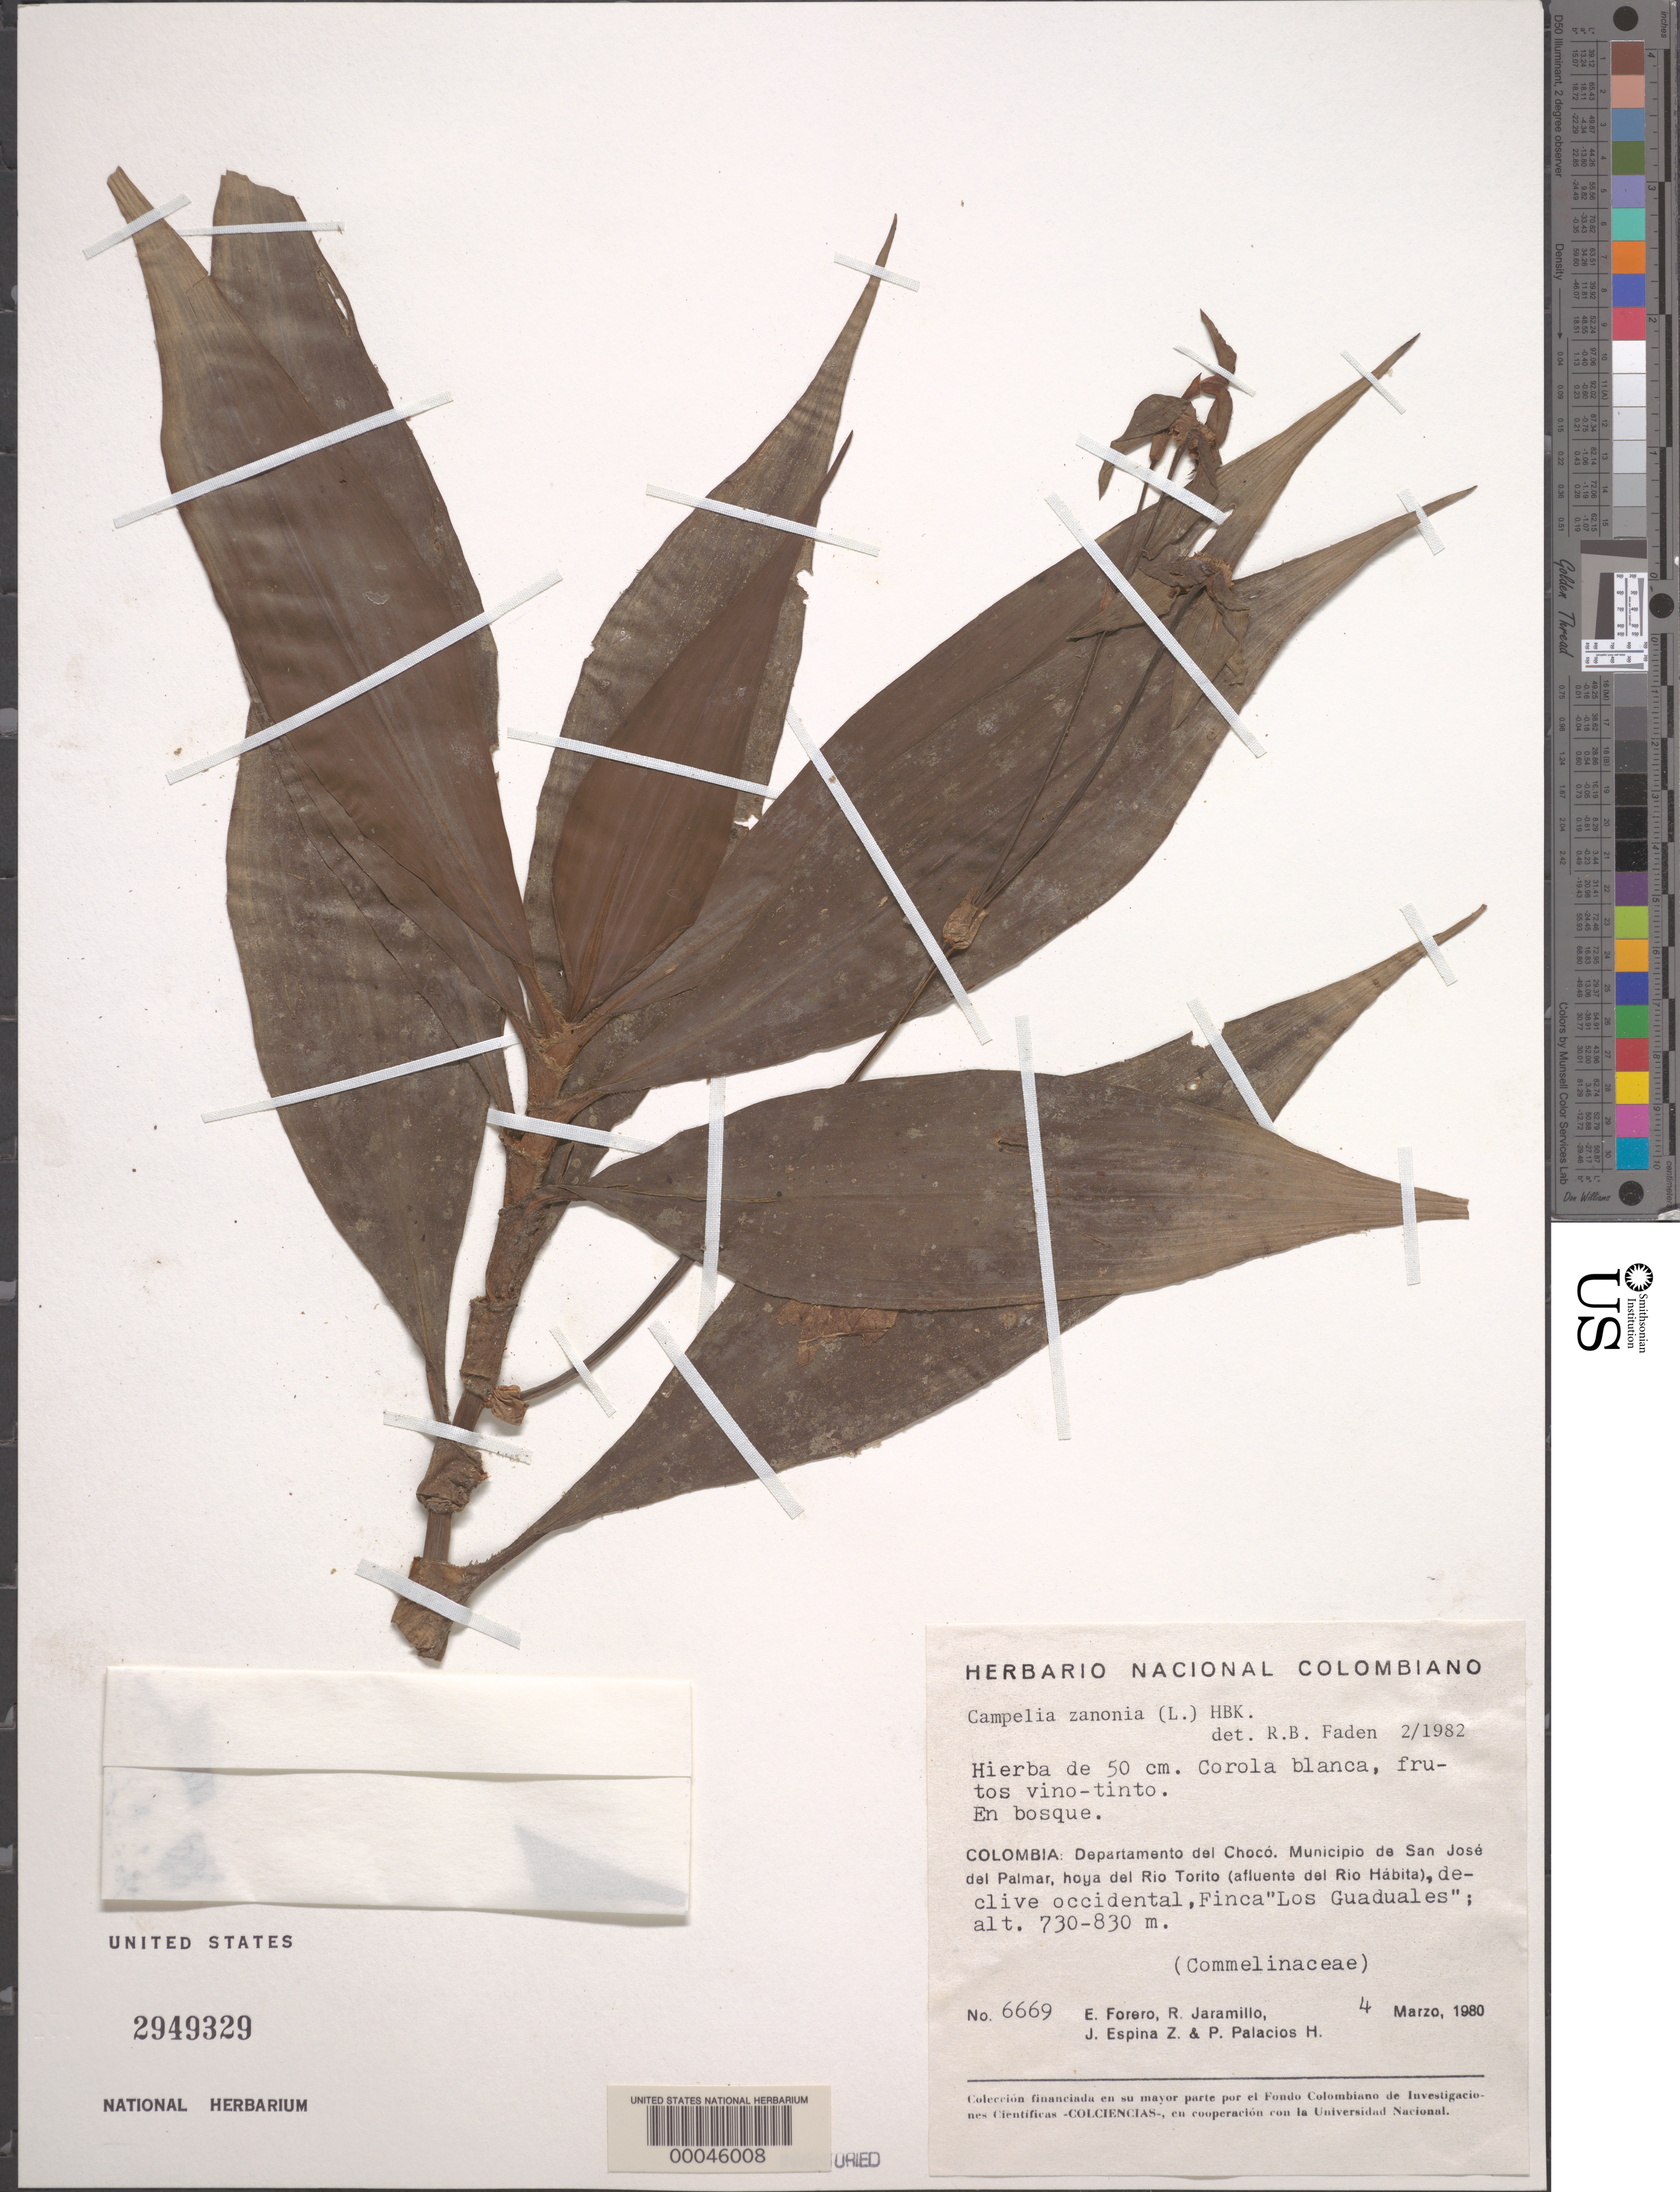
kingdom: Plantae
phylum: Tracheophyta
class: Liliopsida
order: Commelinales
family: Commelinaceae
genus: Tradescantia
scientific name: Tradescantia zanonia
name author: (L.) Sw.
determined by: Faden, Robert B., (US), Smithsonian Institution - National Museum of Natural History (UNITED STATES)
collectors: E. Forero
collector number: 6669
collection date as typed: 04 Mar 1980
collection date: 1980-03-04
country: Colombia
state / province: Chocó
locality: Rio Torito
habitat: Forest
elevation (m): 730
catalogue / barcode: US 2949329